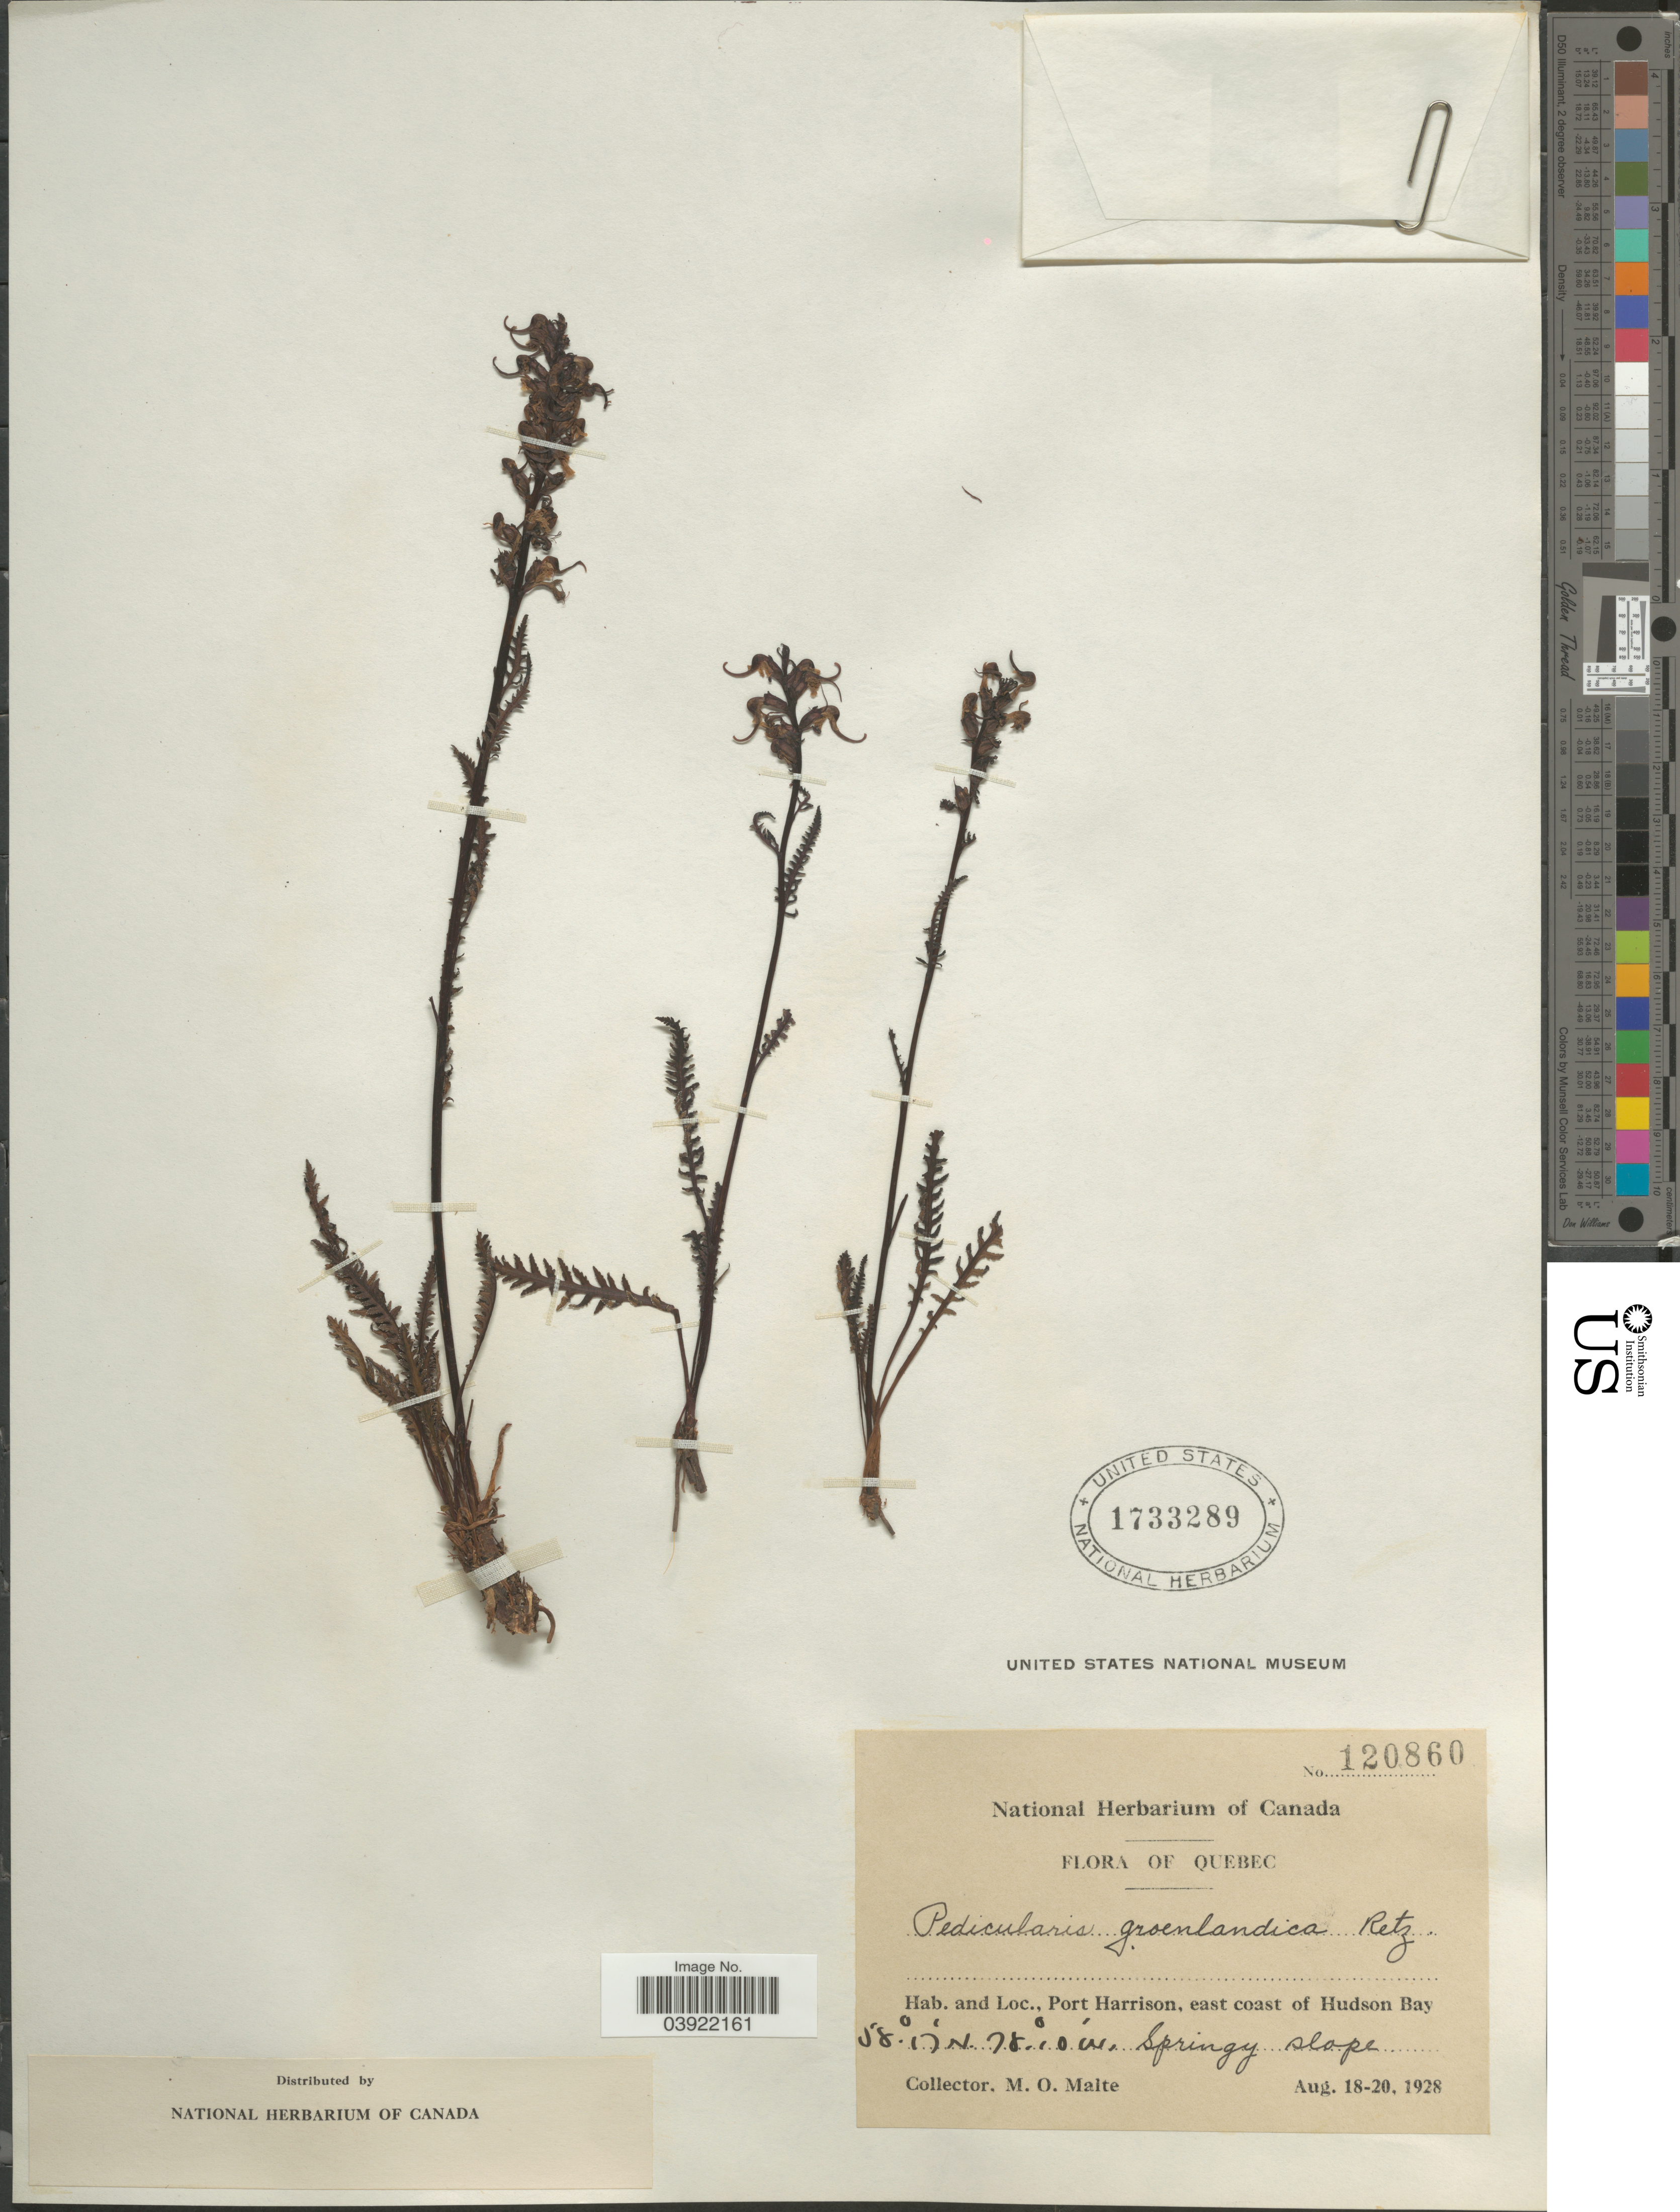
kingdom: Plantae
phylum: Tracheophyta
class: Magnoliopsida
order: Lamiales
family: Orobanchaceae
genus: Pedicularis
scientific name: Pedicularis groenlandica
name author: Retz.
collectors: M. O. Malte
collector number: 120860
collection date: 1928-08-18/1928-08-20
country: Canada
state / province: Quebec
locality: Port Harrison, east coast of Hudson Bay. Springy slope.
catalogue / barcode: US 1733289